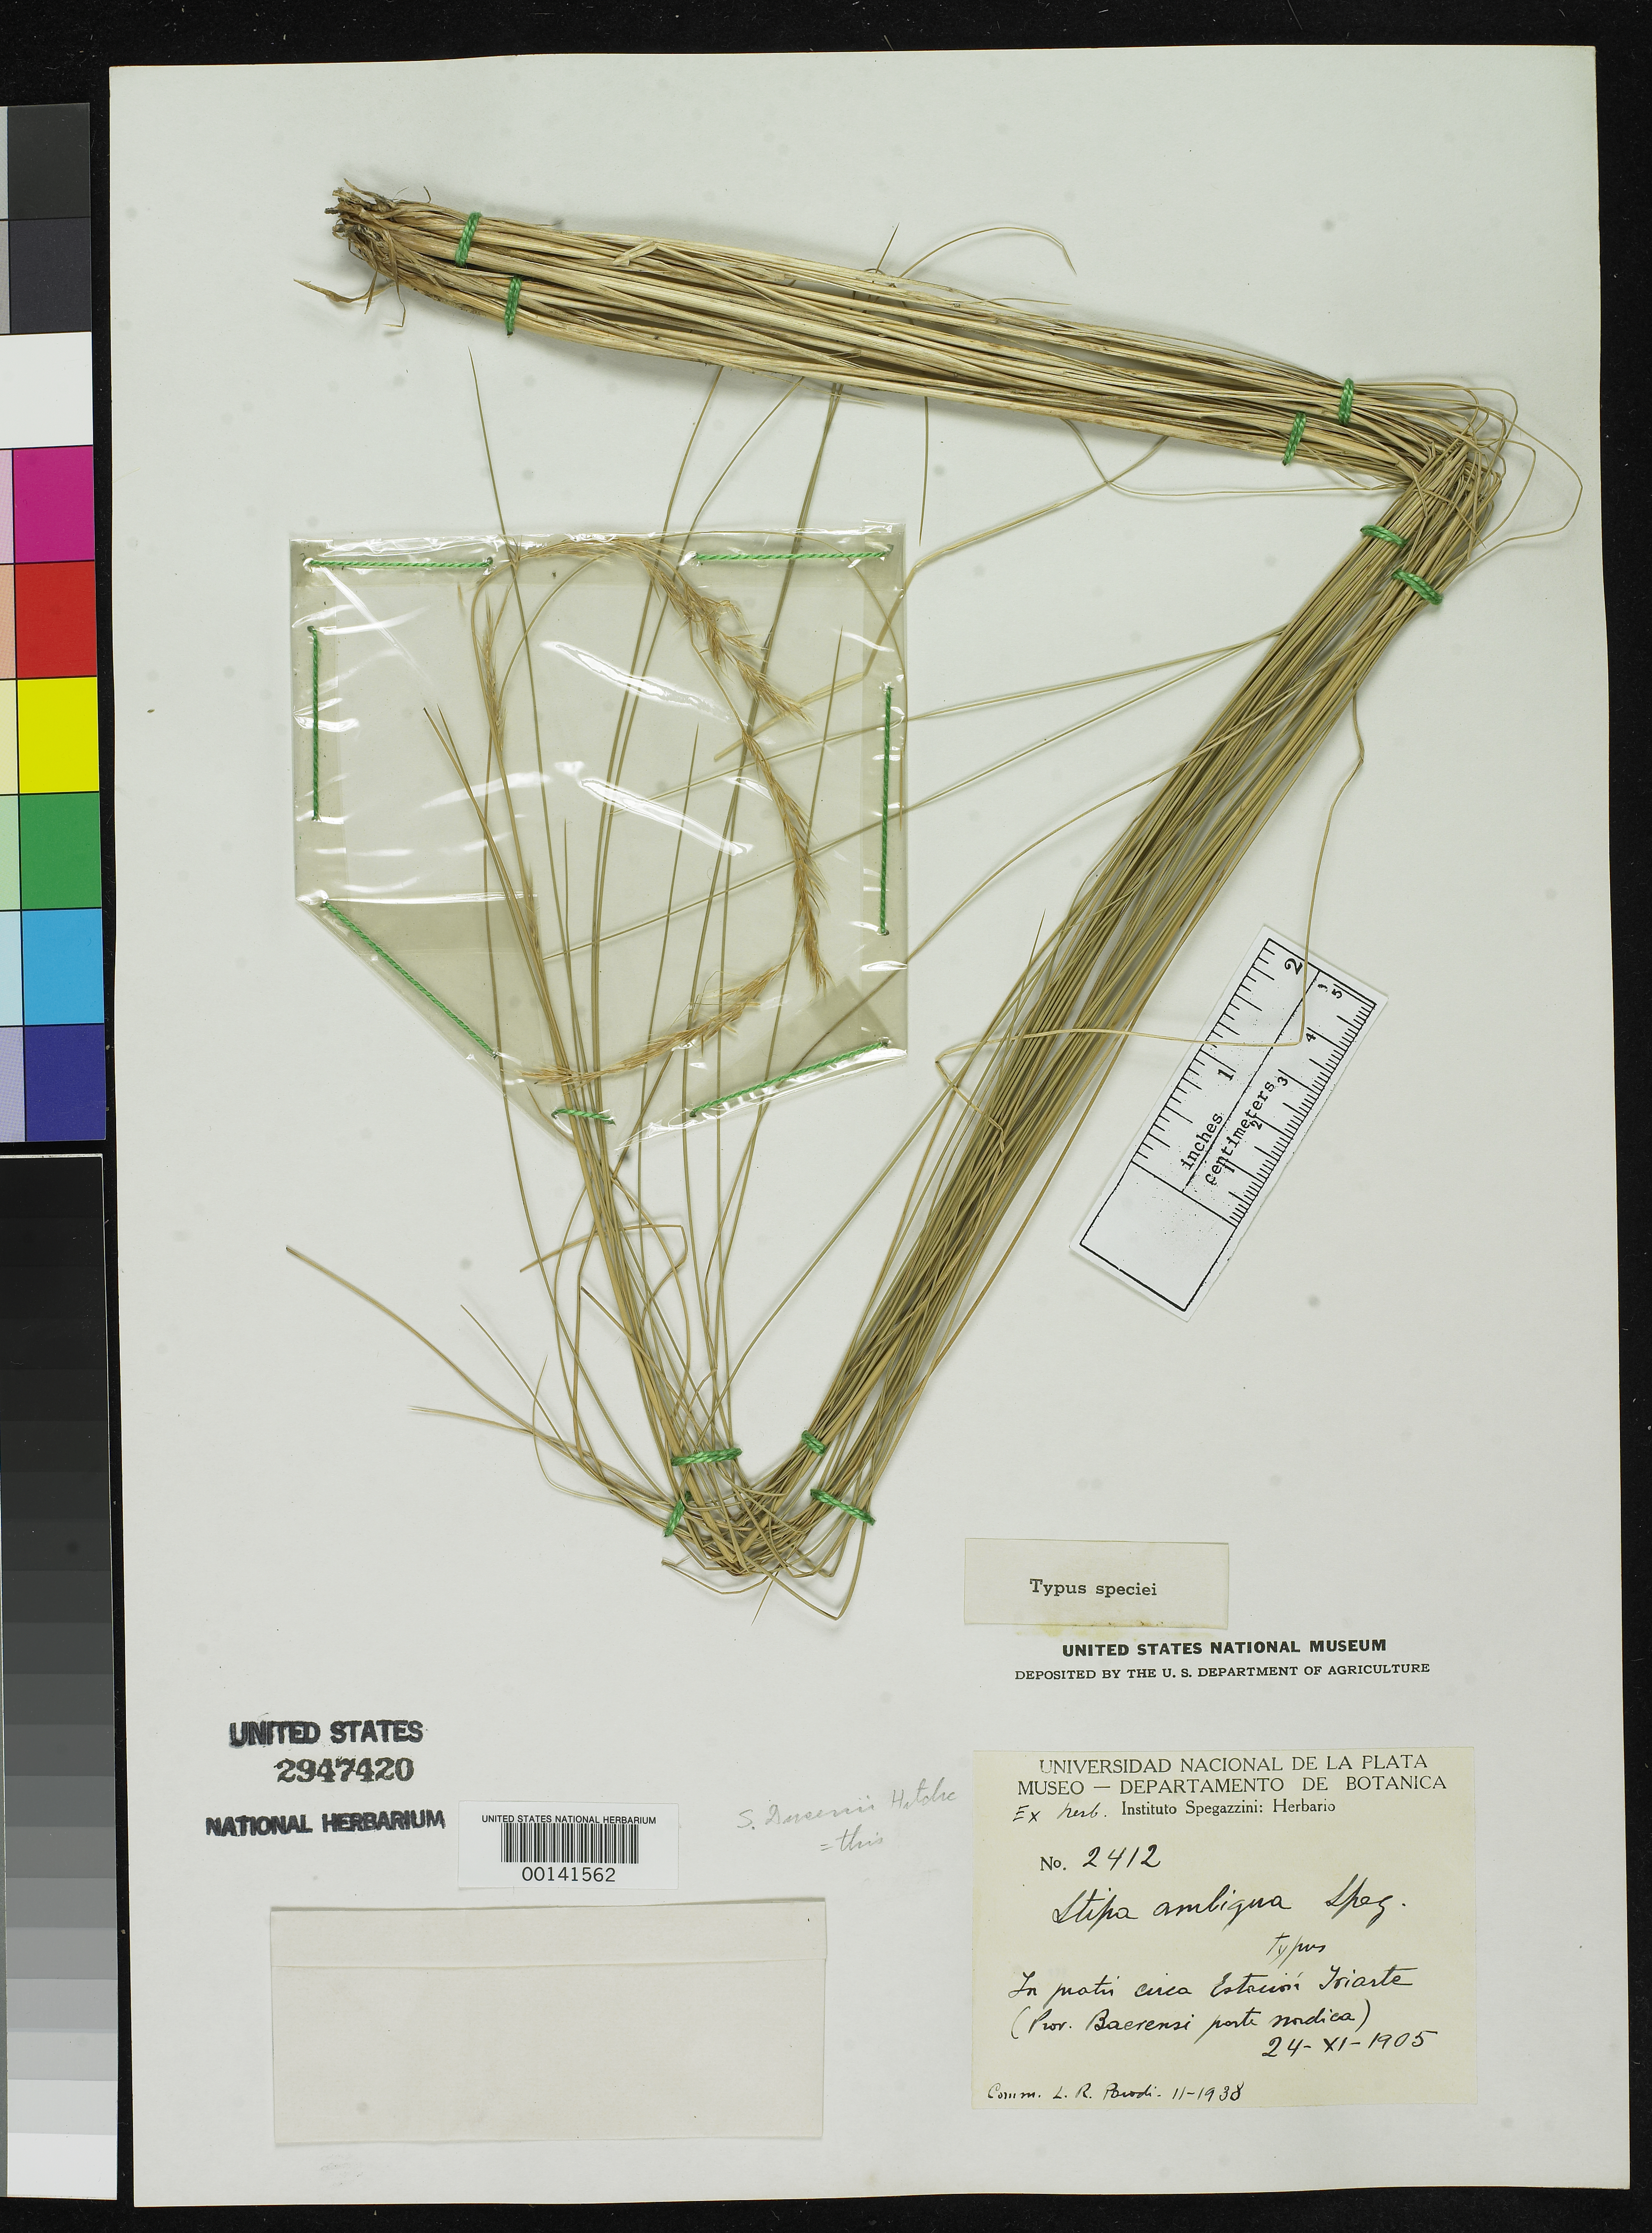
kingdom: Plantae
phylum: Tracheophyta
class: Liliopsida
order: Poales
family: Poaceae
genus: Stipa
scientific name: Stipa ambigua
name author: Speg.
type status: Isotype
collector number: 2412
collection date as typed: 24 Nov 1905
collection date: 1905-11-24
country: Argentina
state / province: Buenos Aires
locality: Estacion Iriarte.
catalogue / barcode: US 2947420